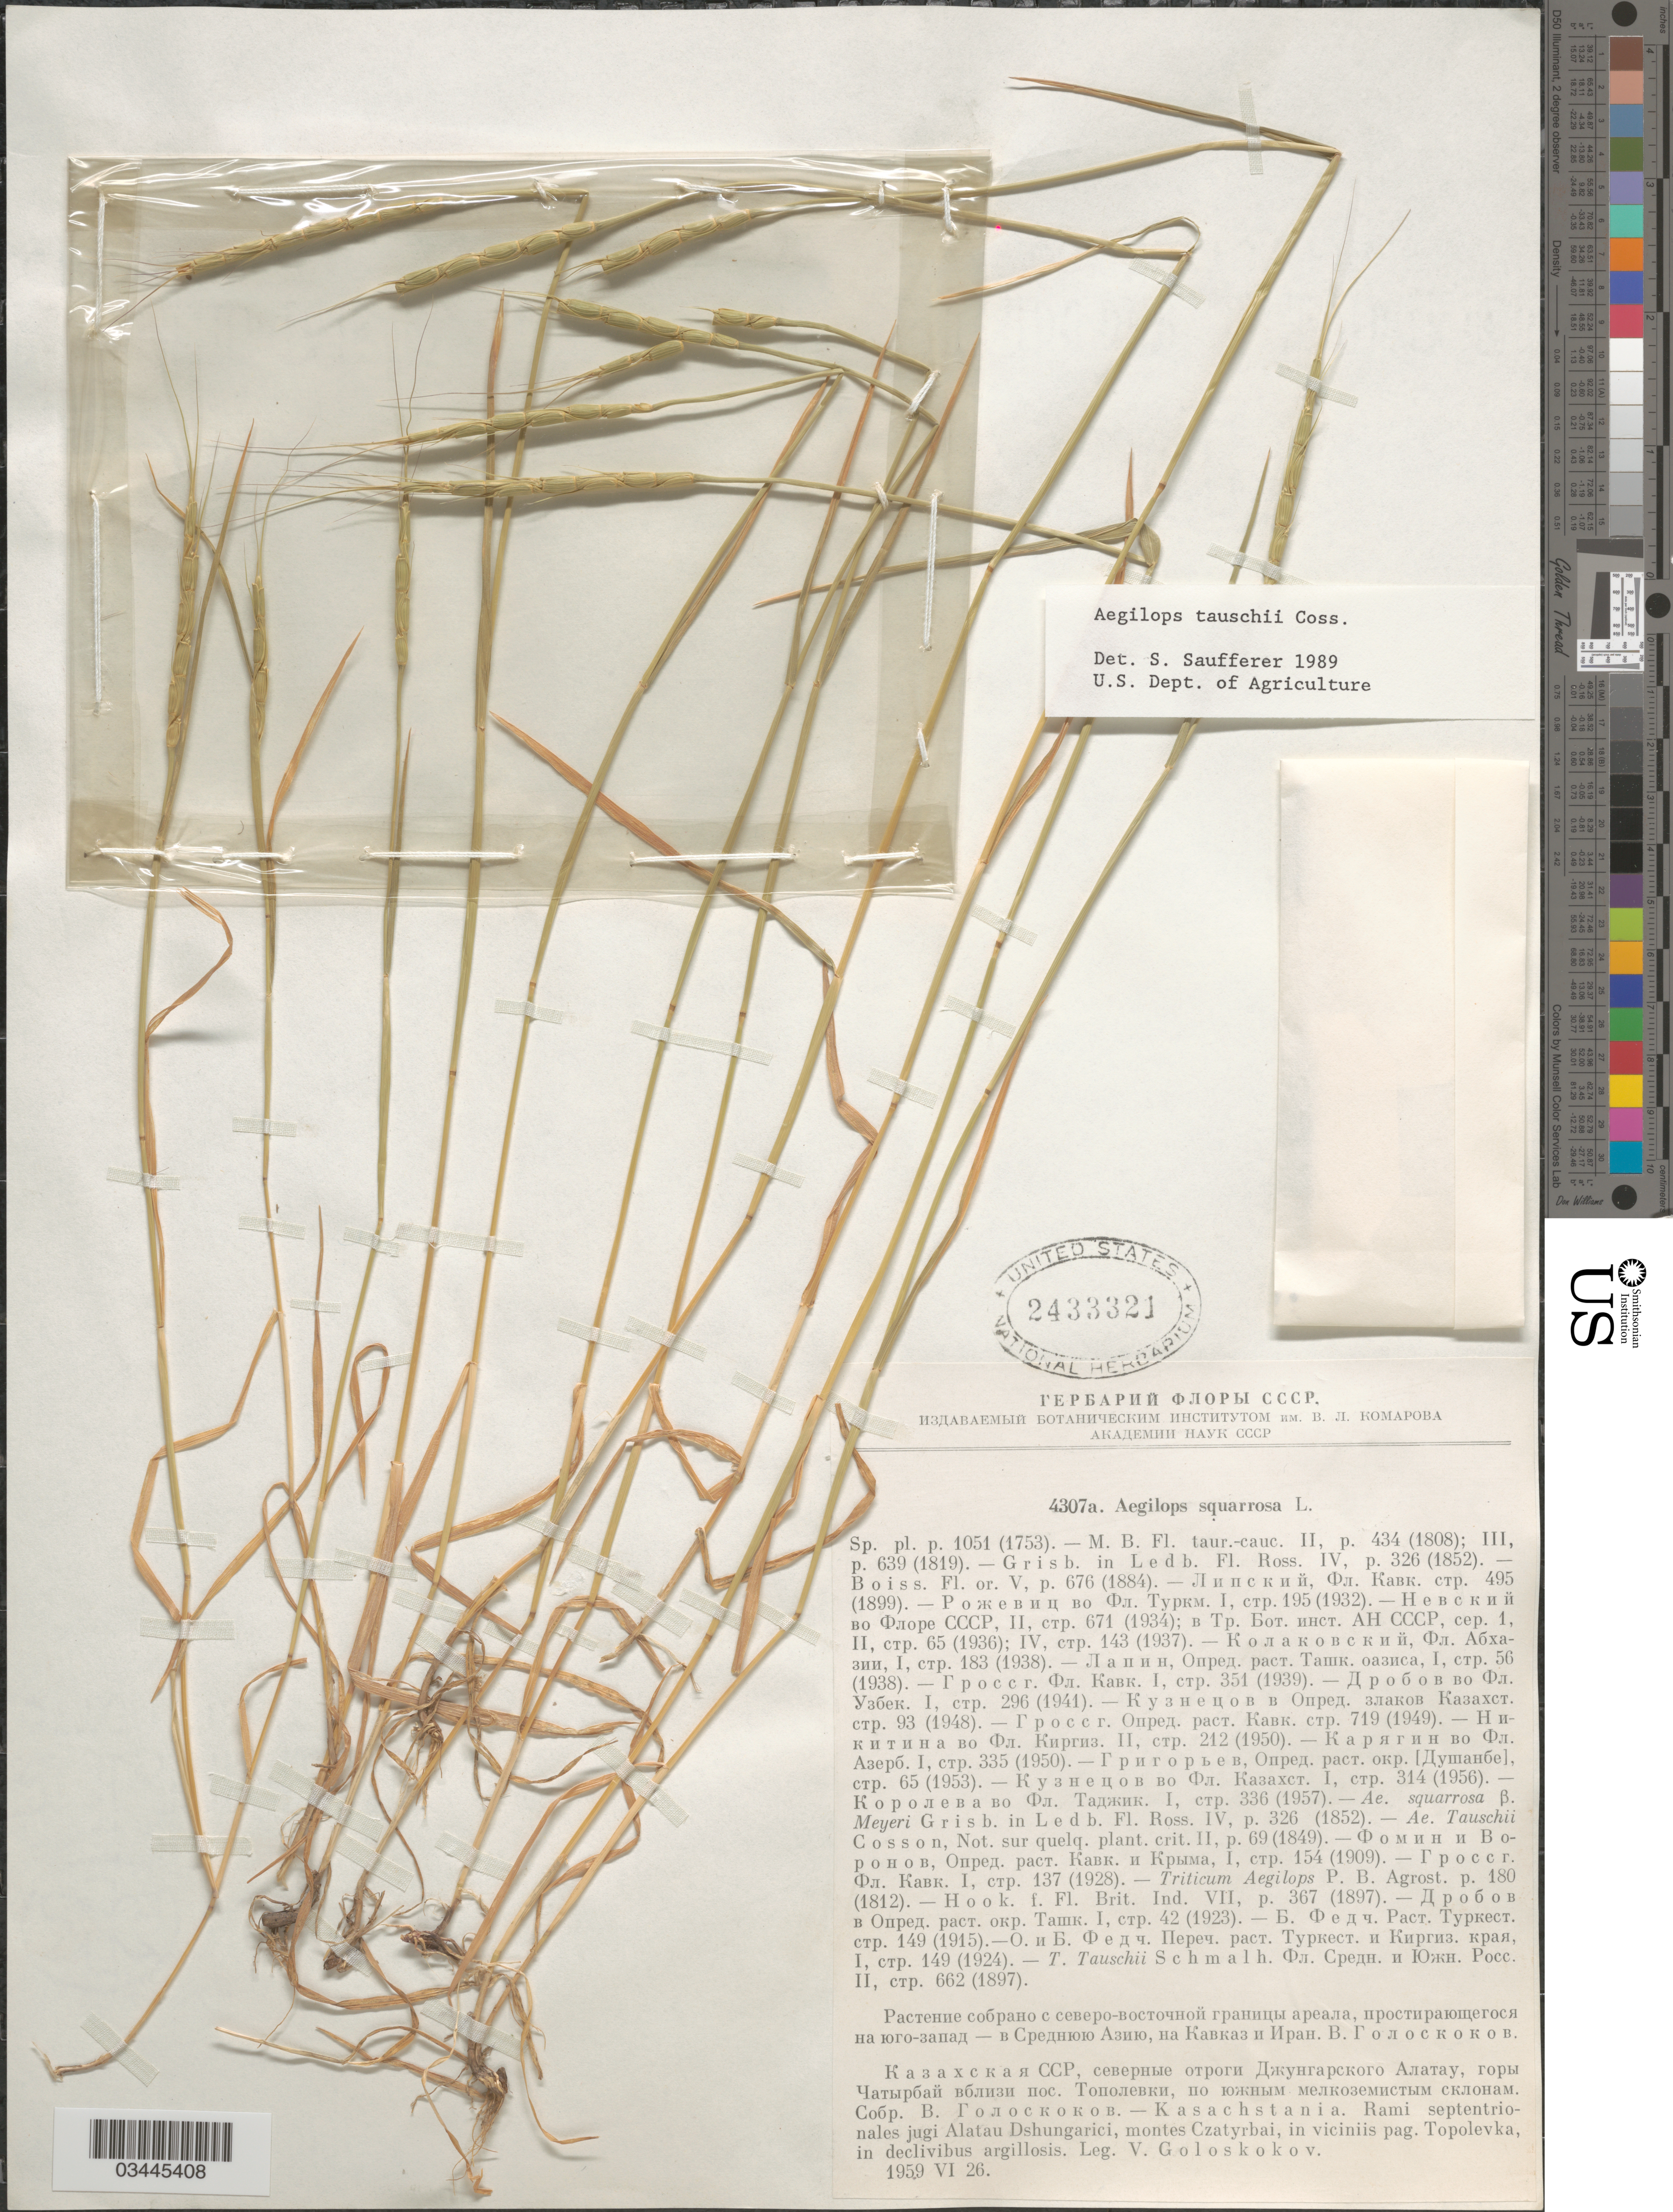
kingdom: Plantae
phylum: Tracheophyta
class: Liliopsida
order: Poales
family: Poaceae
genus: Aegilops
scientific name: Aegilops tauschii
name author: Coss.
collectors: V. P. Goloskokov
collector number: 4307a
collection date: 1959-06-26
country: Kazakhstan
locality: Kasachstania. Rami septentrionales jugi Alatau Dshungarici, montes Czatyrbai, in viciniis pag. Topolevka, in declivibus argillosis.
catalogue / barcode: US 2433321